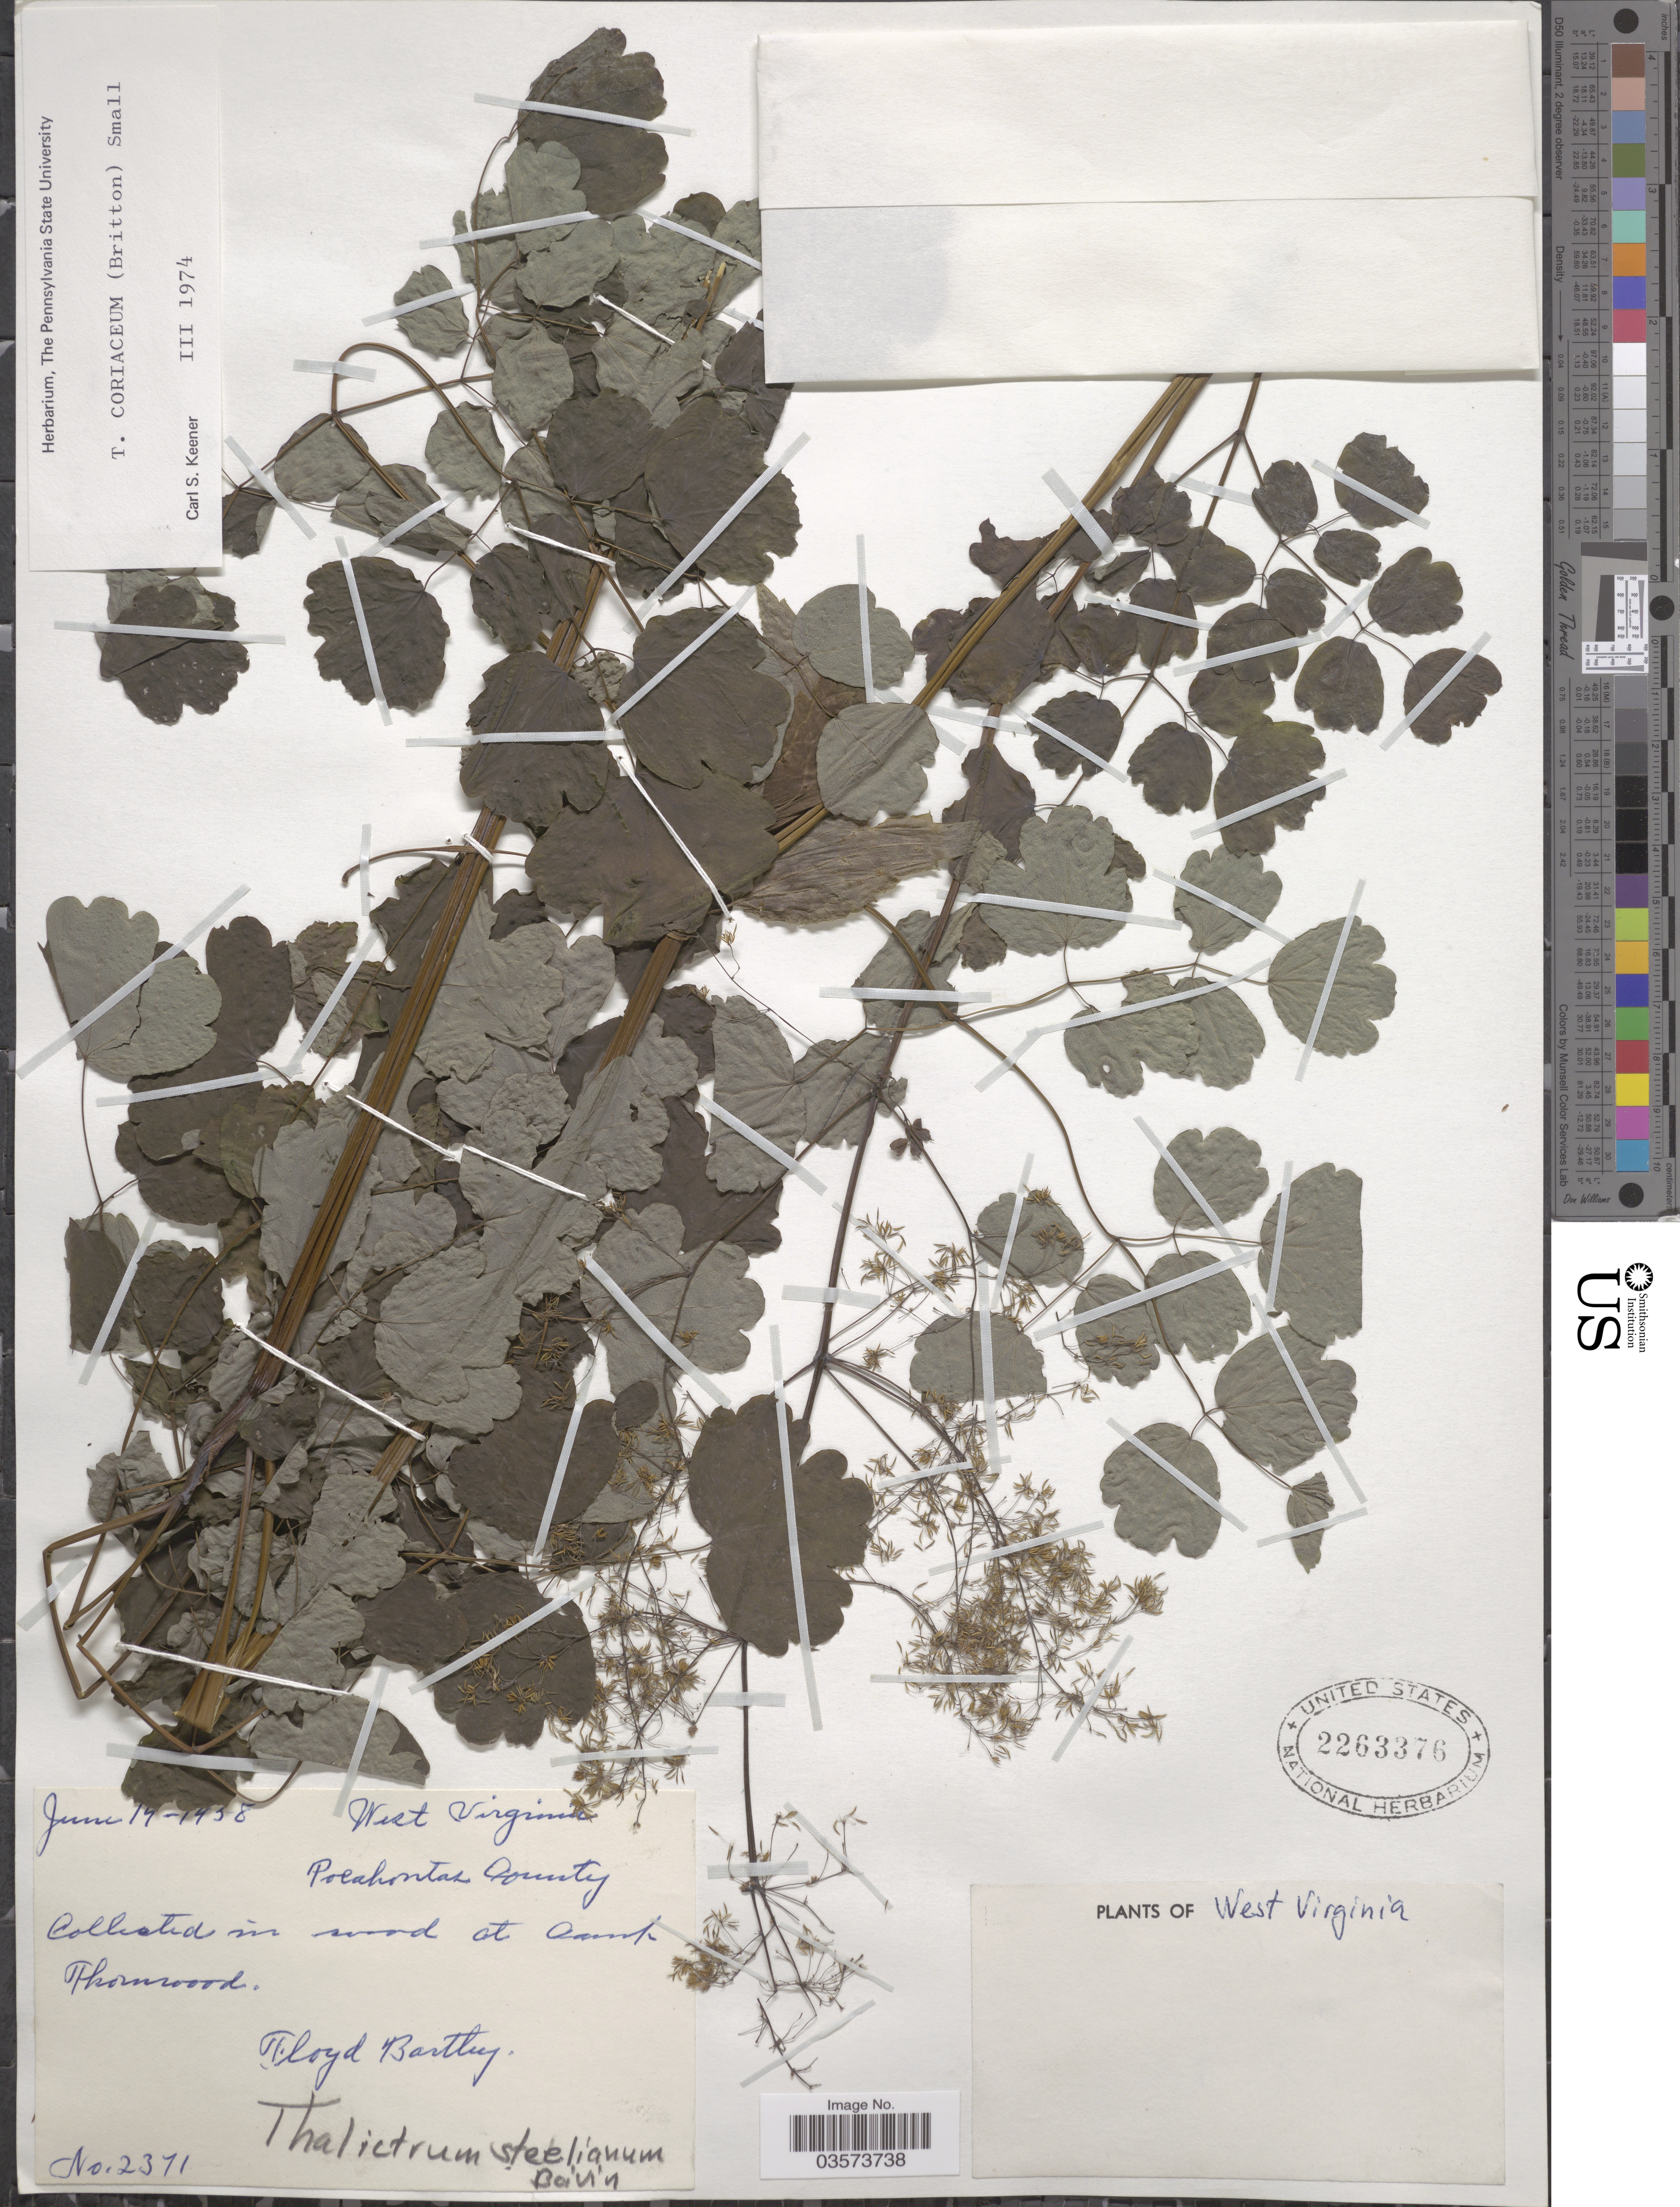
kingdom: Plantae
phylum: Tracheophyta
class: Magnoliopsida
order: Ranunculales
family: Ranunculaceae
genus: Thalictrum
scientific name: Thalictrum coriaceum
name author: (Britton) Small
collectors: F. Bartley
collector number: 2371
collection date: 1938-06-14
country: United States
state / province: West Virginia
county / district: Pocahontas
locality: Pocahontas County. At Camp Thornwood.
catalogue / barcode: US 2263376